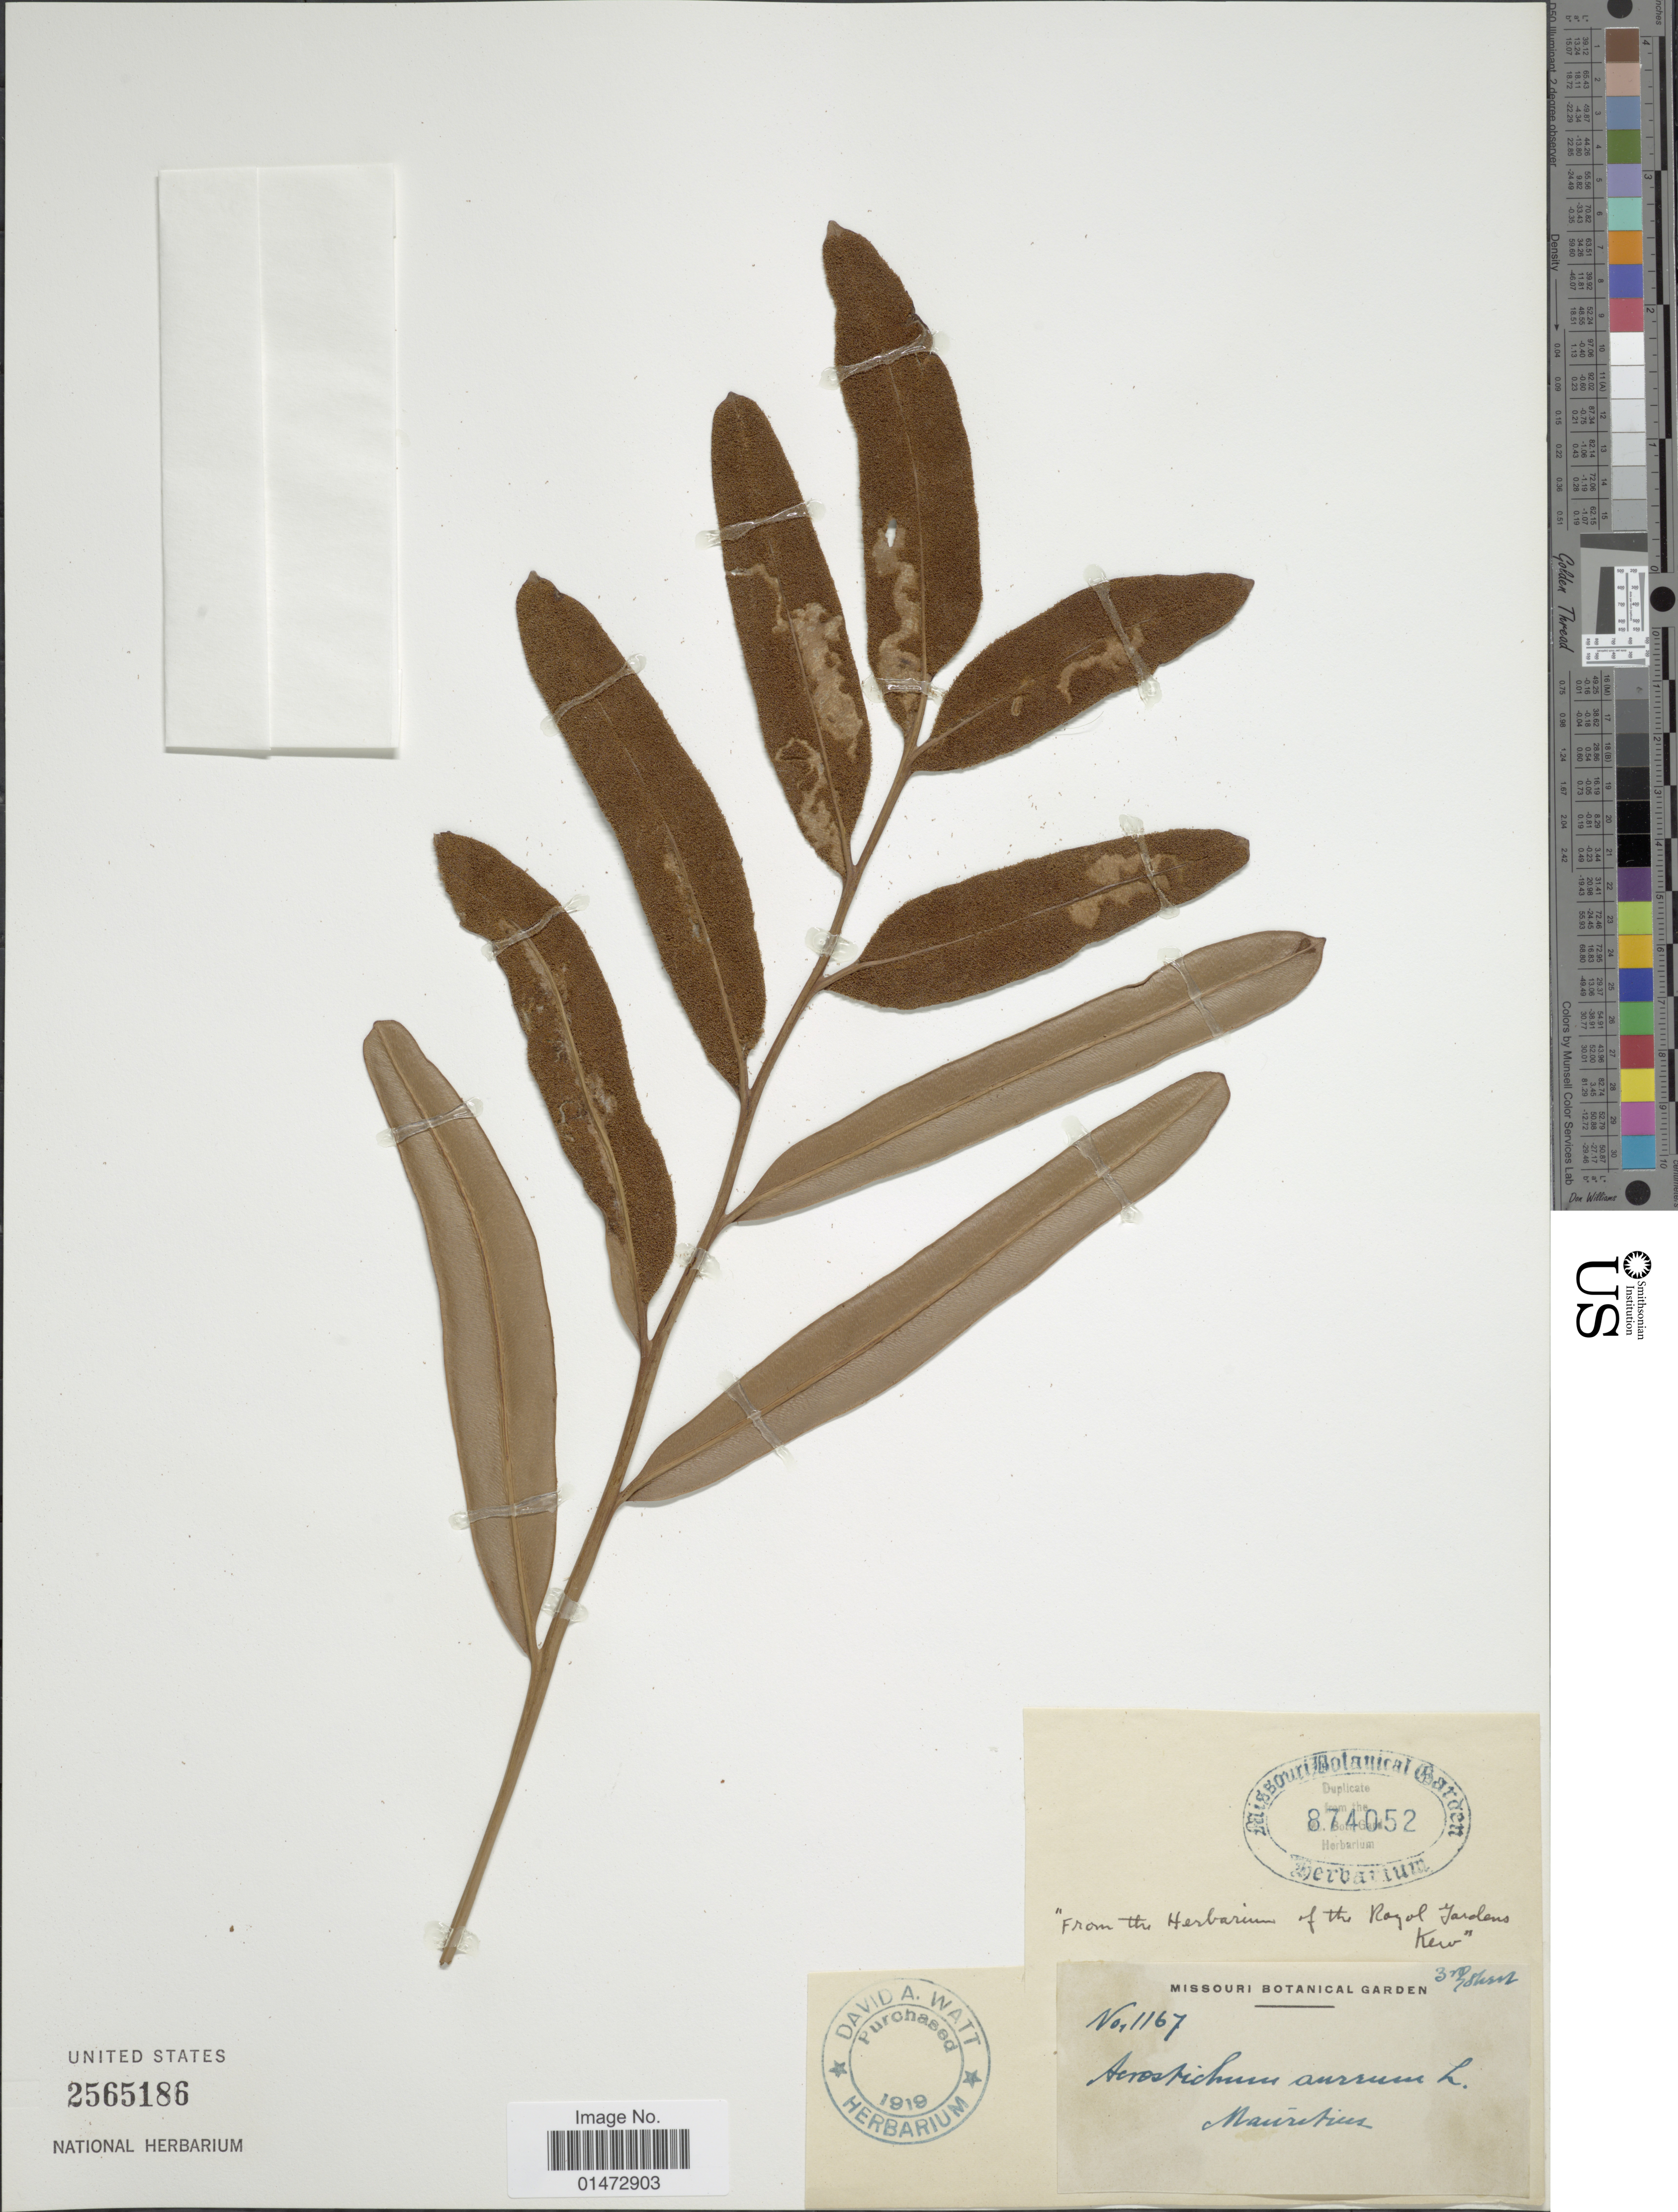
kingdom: Plantae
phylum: Tracheophyta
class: Polypodiopsida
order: Polypodiales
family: Pteridaceae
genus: Acrostichum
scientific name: Acrostichum aureum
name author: L.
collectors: Missouri Botanical Garden (MO)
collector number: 1167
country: Mauritius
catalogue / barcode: US 2565186